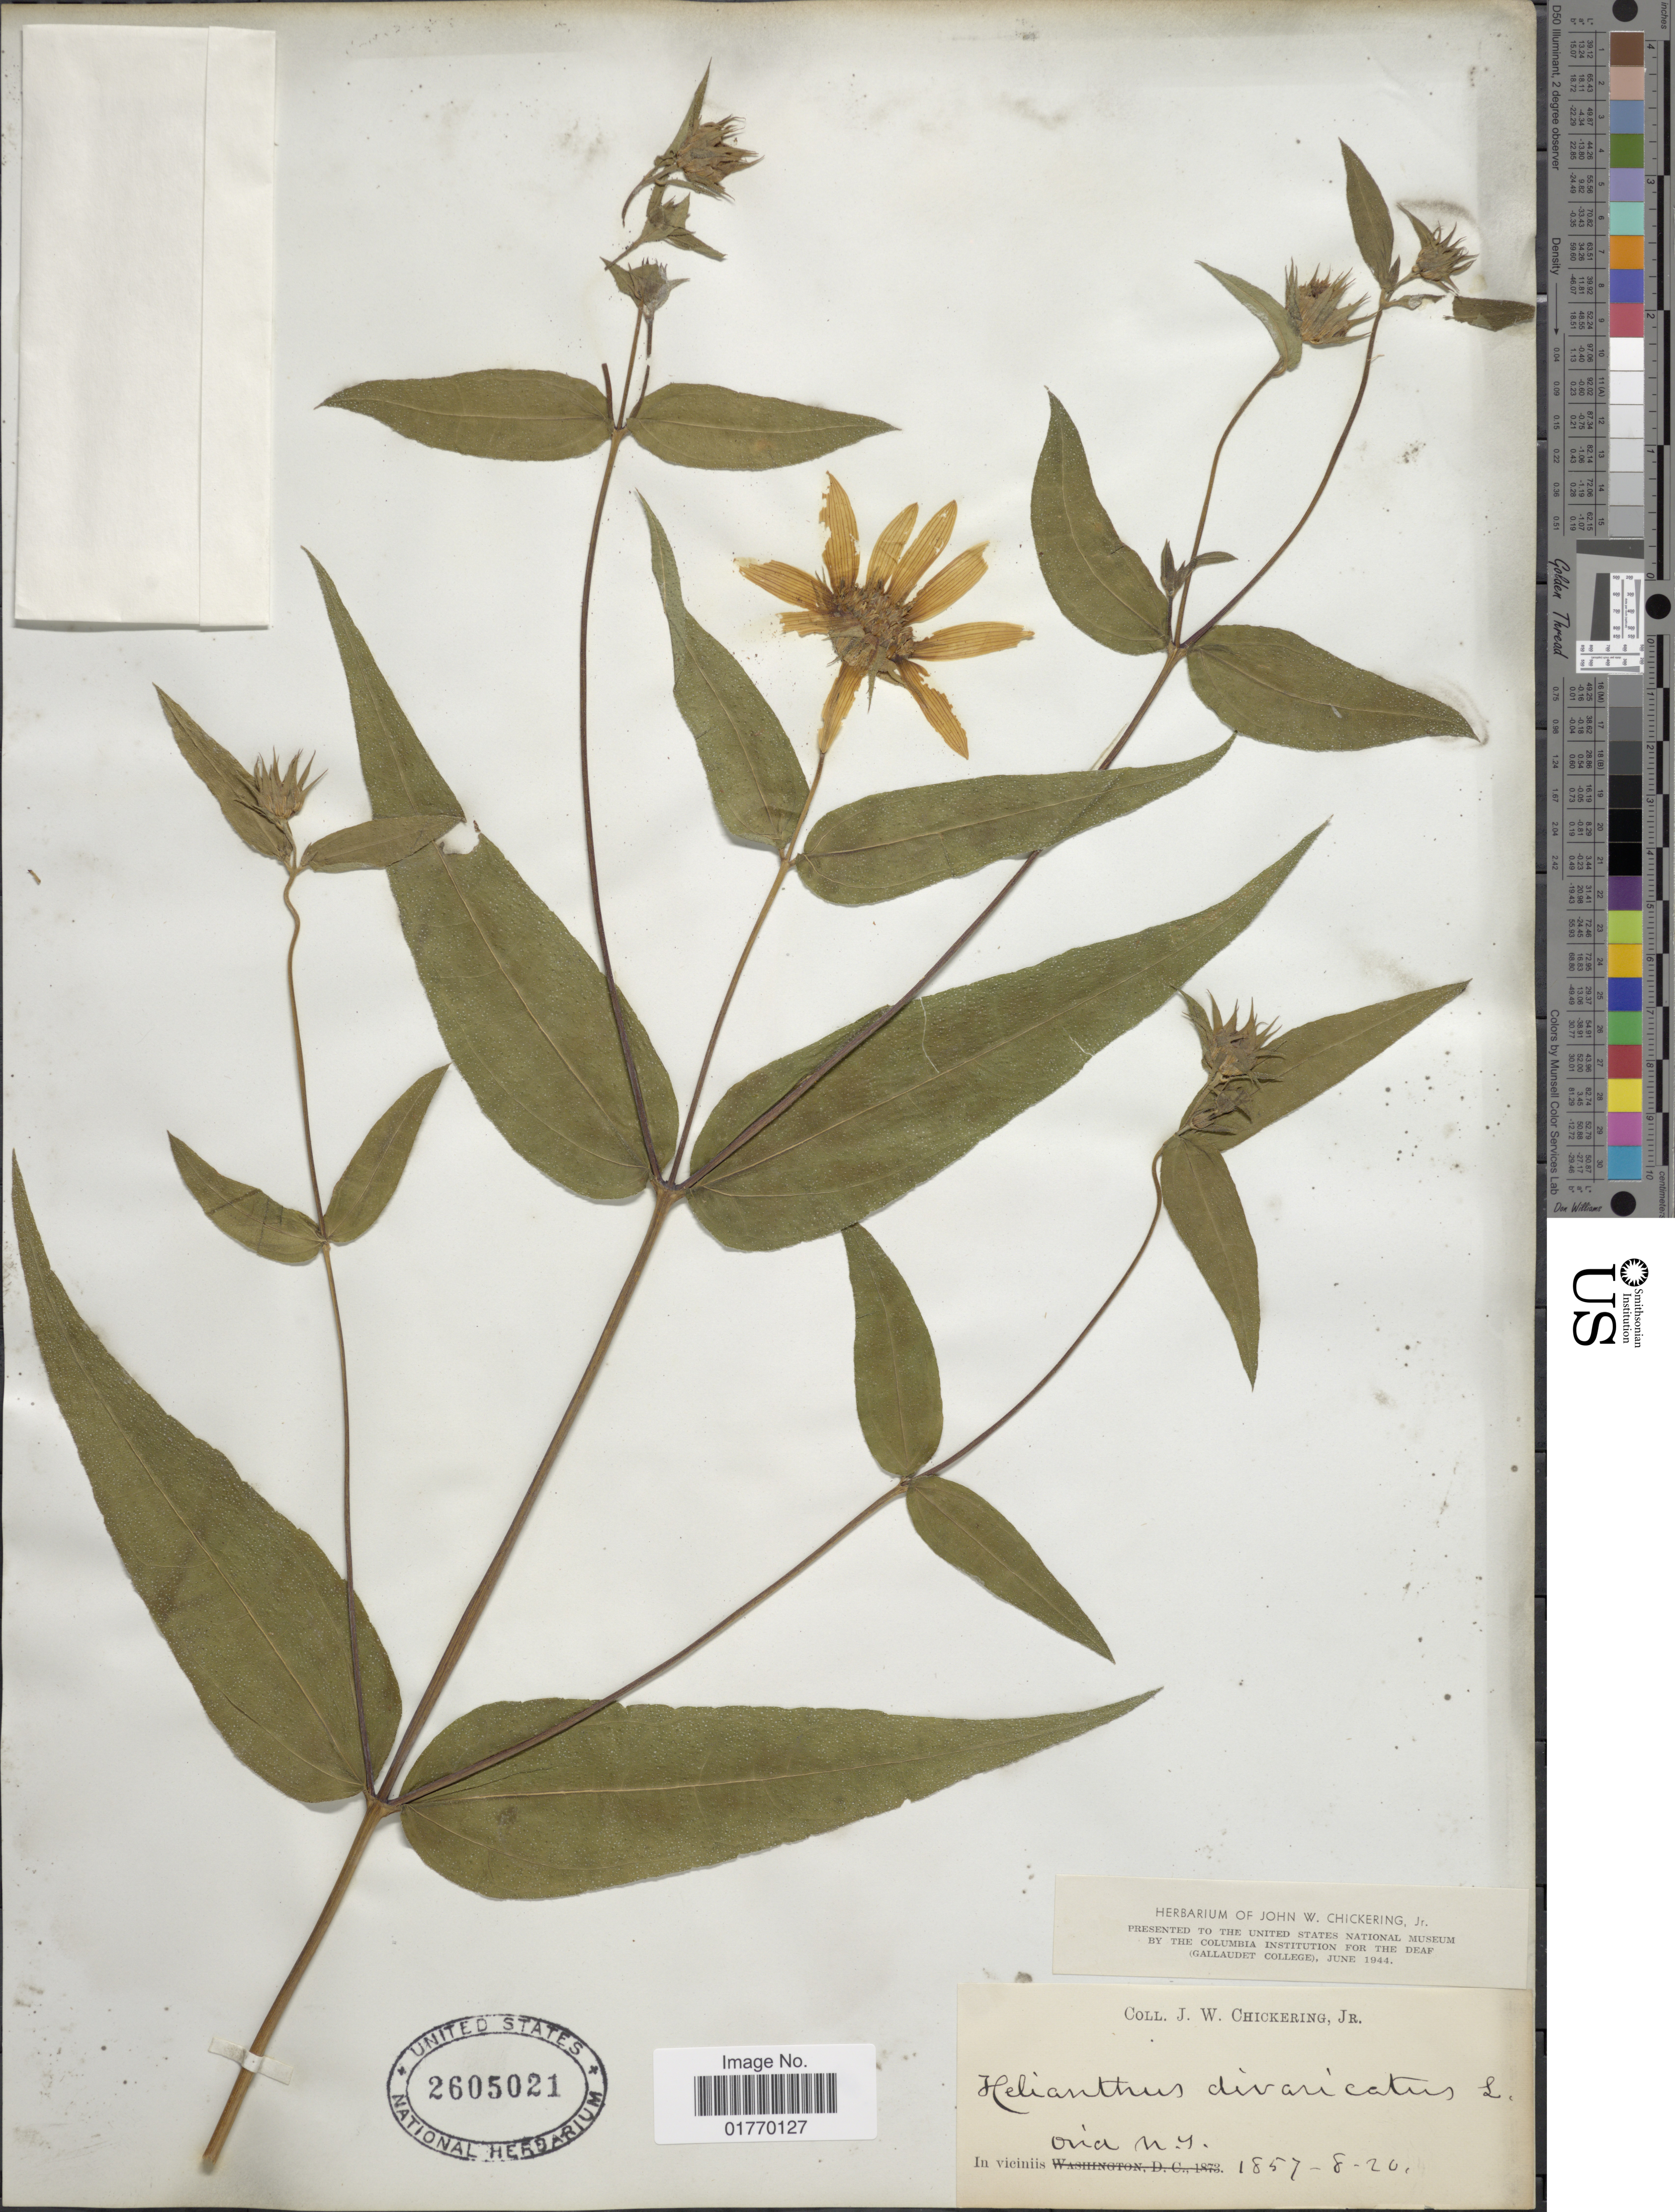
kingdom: Plantae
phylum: Tracheophyta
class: Magnoliopsida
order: Asterales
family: Asteraceae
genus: Helianthus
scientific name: Helianthus divaricatus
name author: L.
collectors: J. W. Chickering Jr.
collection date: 1857-08-20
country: United States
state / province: New York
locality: Ovid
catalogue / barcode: US 2605021